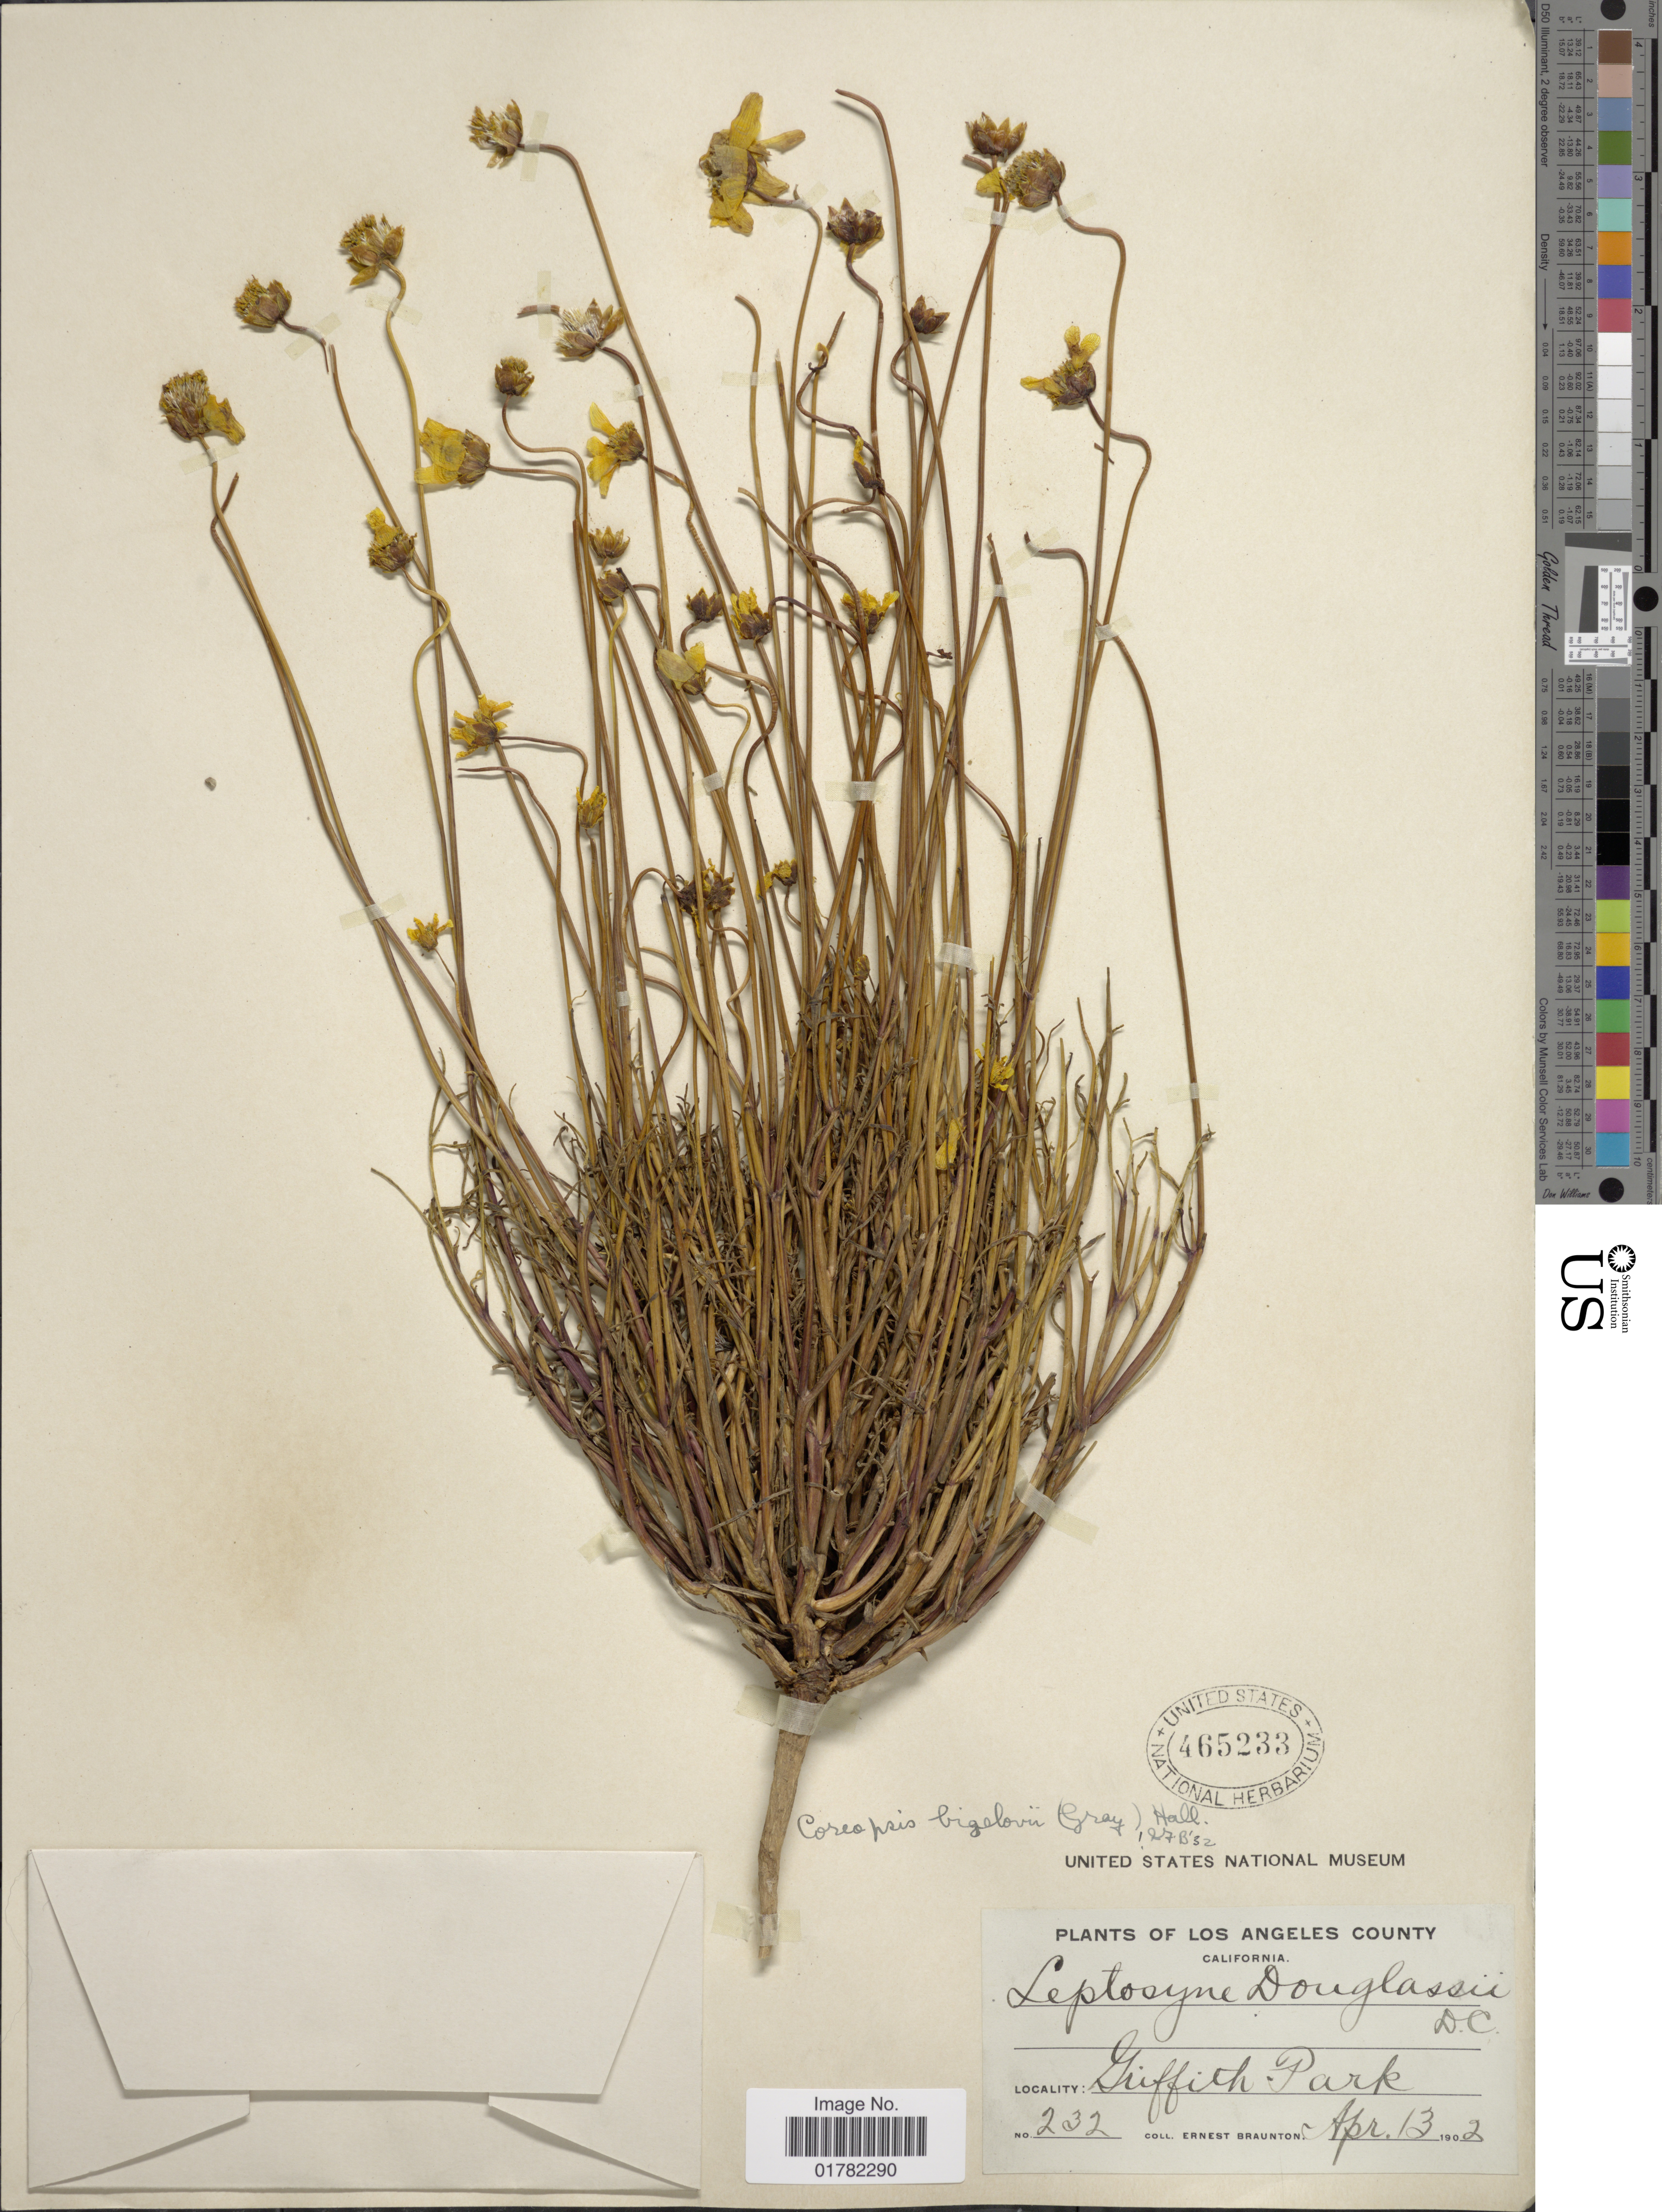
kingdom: Plantae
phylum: Tracheophyta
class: Magnoliopsida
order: Asterales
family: Asteraceae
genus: Coreopsis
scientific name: Coreopsis bigelovii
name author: (A. Gray) Voss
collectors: E. Braunton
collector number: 232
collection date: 1902-04-13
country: United States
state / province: California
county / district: Los Angeles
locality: Los Angeles County, Griffith Park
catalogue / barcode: US 465233